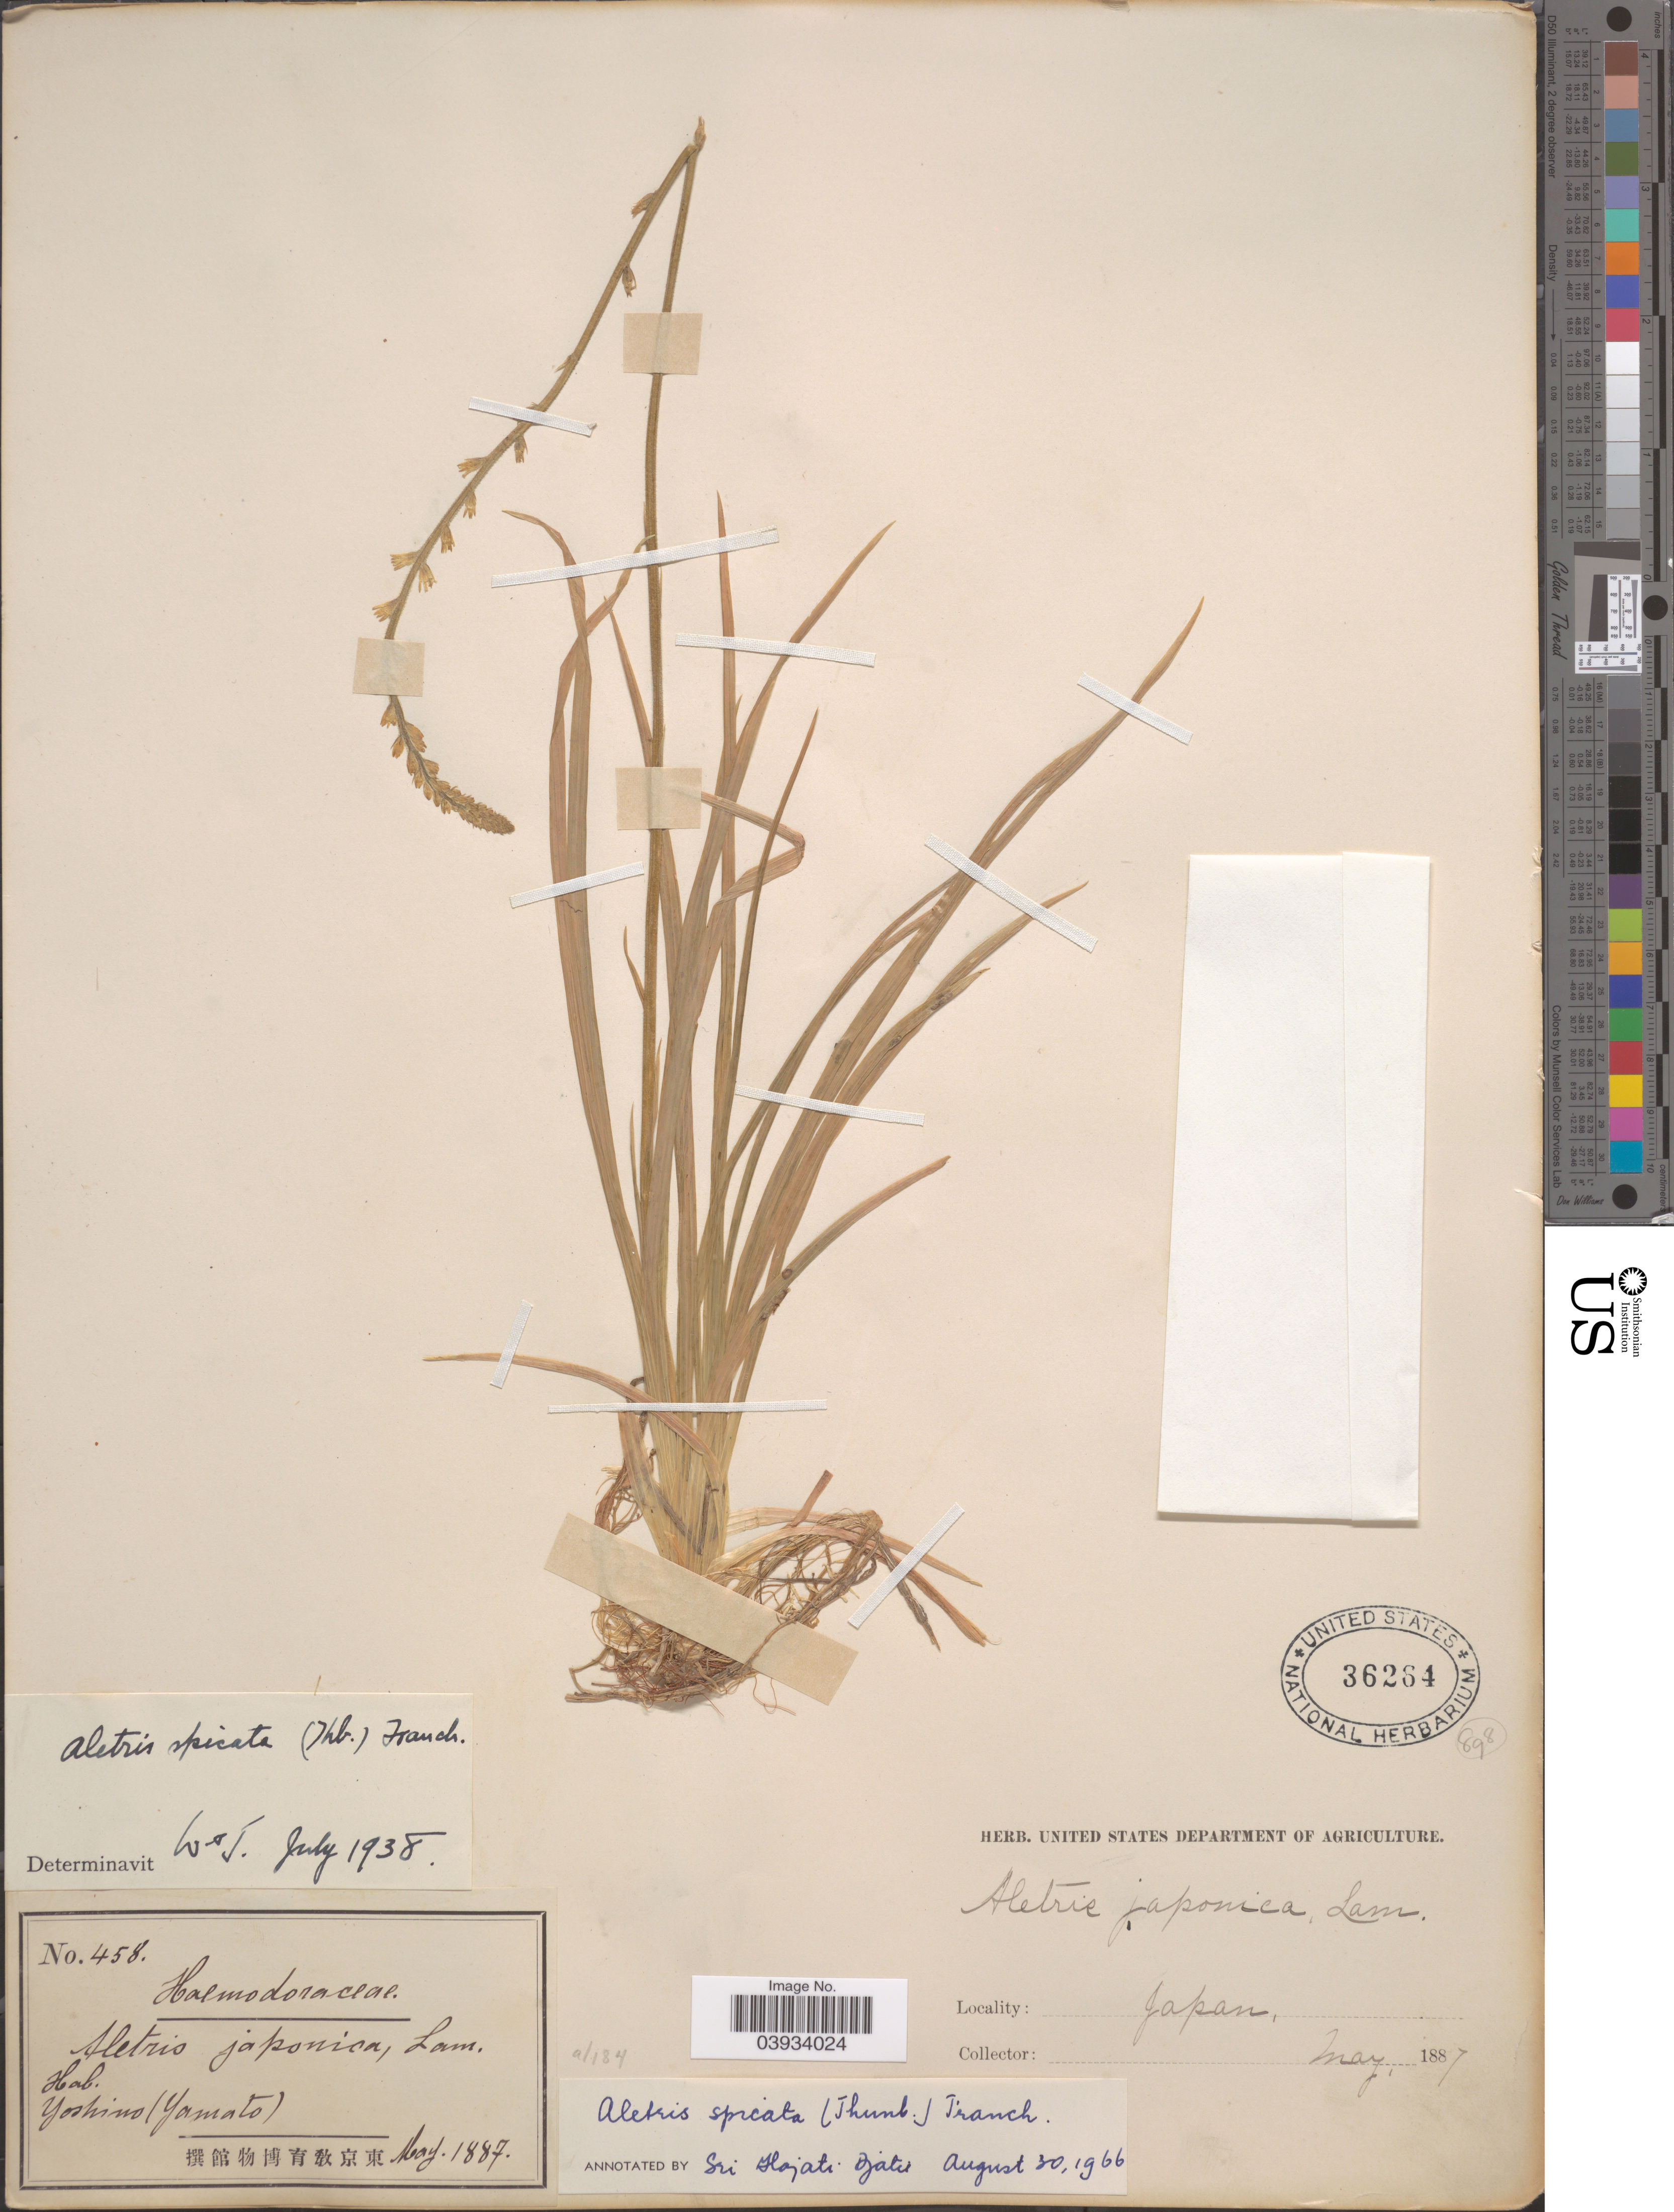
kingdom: Plantae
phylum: Tracheophyta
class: Liliopsida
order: Dioscoreales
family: Nartheciaceae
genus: Aletris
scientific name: Aletris spicata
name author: (Thunb.) Franch.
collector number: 458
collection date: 1887-05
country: Japan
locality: Yoshino (Yamato).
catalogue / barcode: US 36264